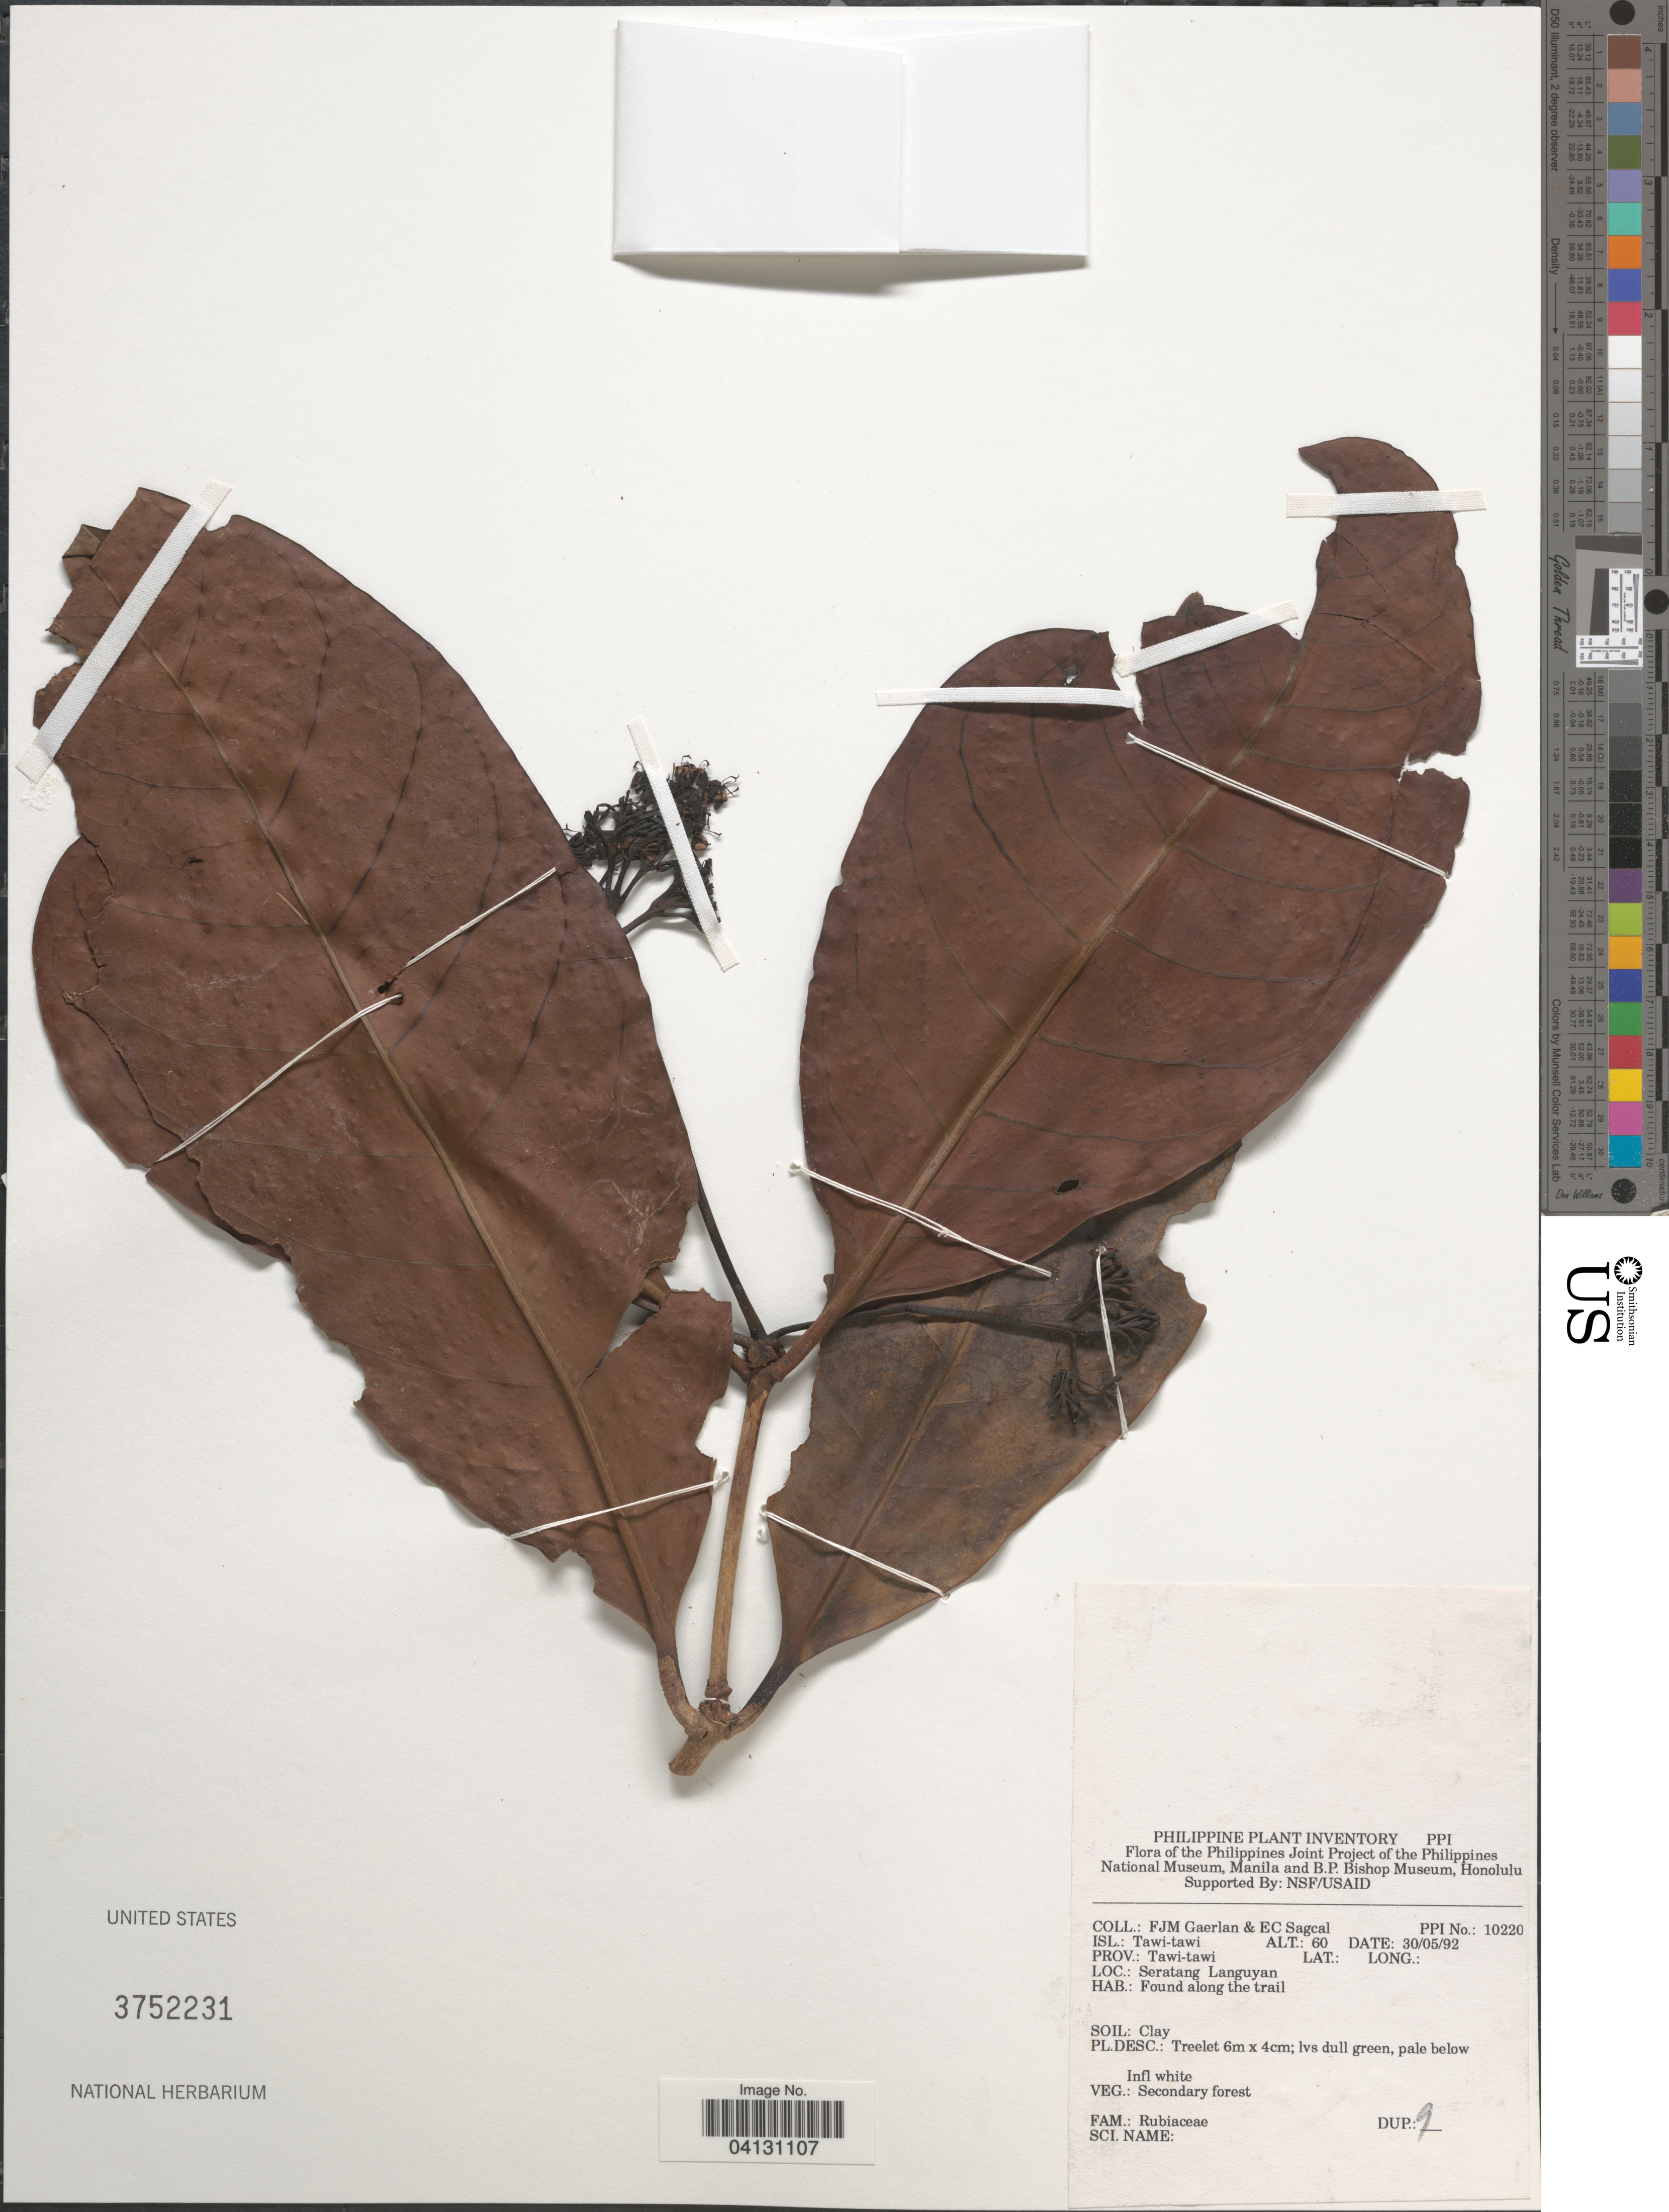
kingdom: Plantae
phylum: Tracheophyta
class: Magnoliopsida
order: Gentianales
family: Rubiaceae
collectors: F. Gaerlan & E. Sagcal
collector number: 10220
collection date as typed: Transcribed d/m/y: 30/5/92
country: Philippines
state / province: Muslim Mindanao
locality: The Philippines Joint Project of the Philippines National Museum, Manila and B.P. Bishop Museum, Honolulu. Isl.: Tawi-tawi. Prov.: Tawi-tawi. Seratang Languyan. Along the trail.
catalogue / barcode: US 3752231